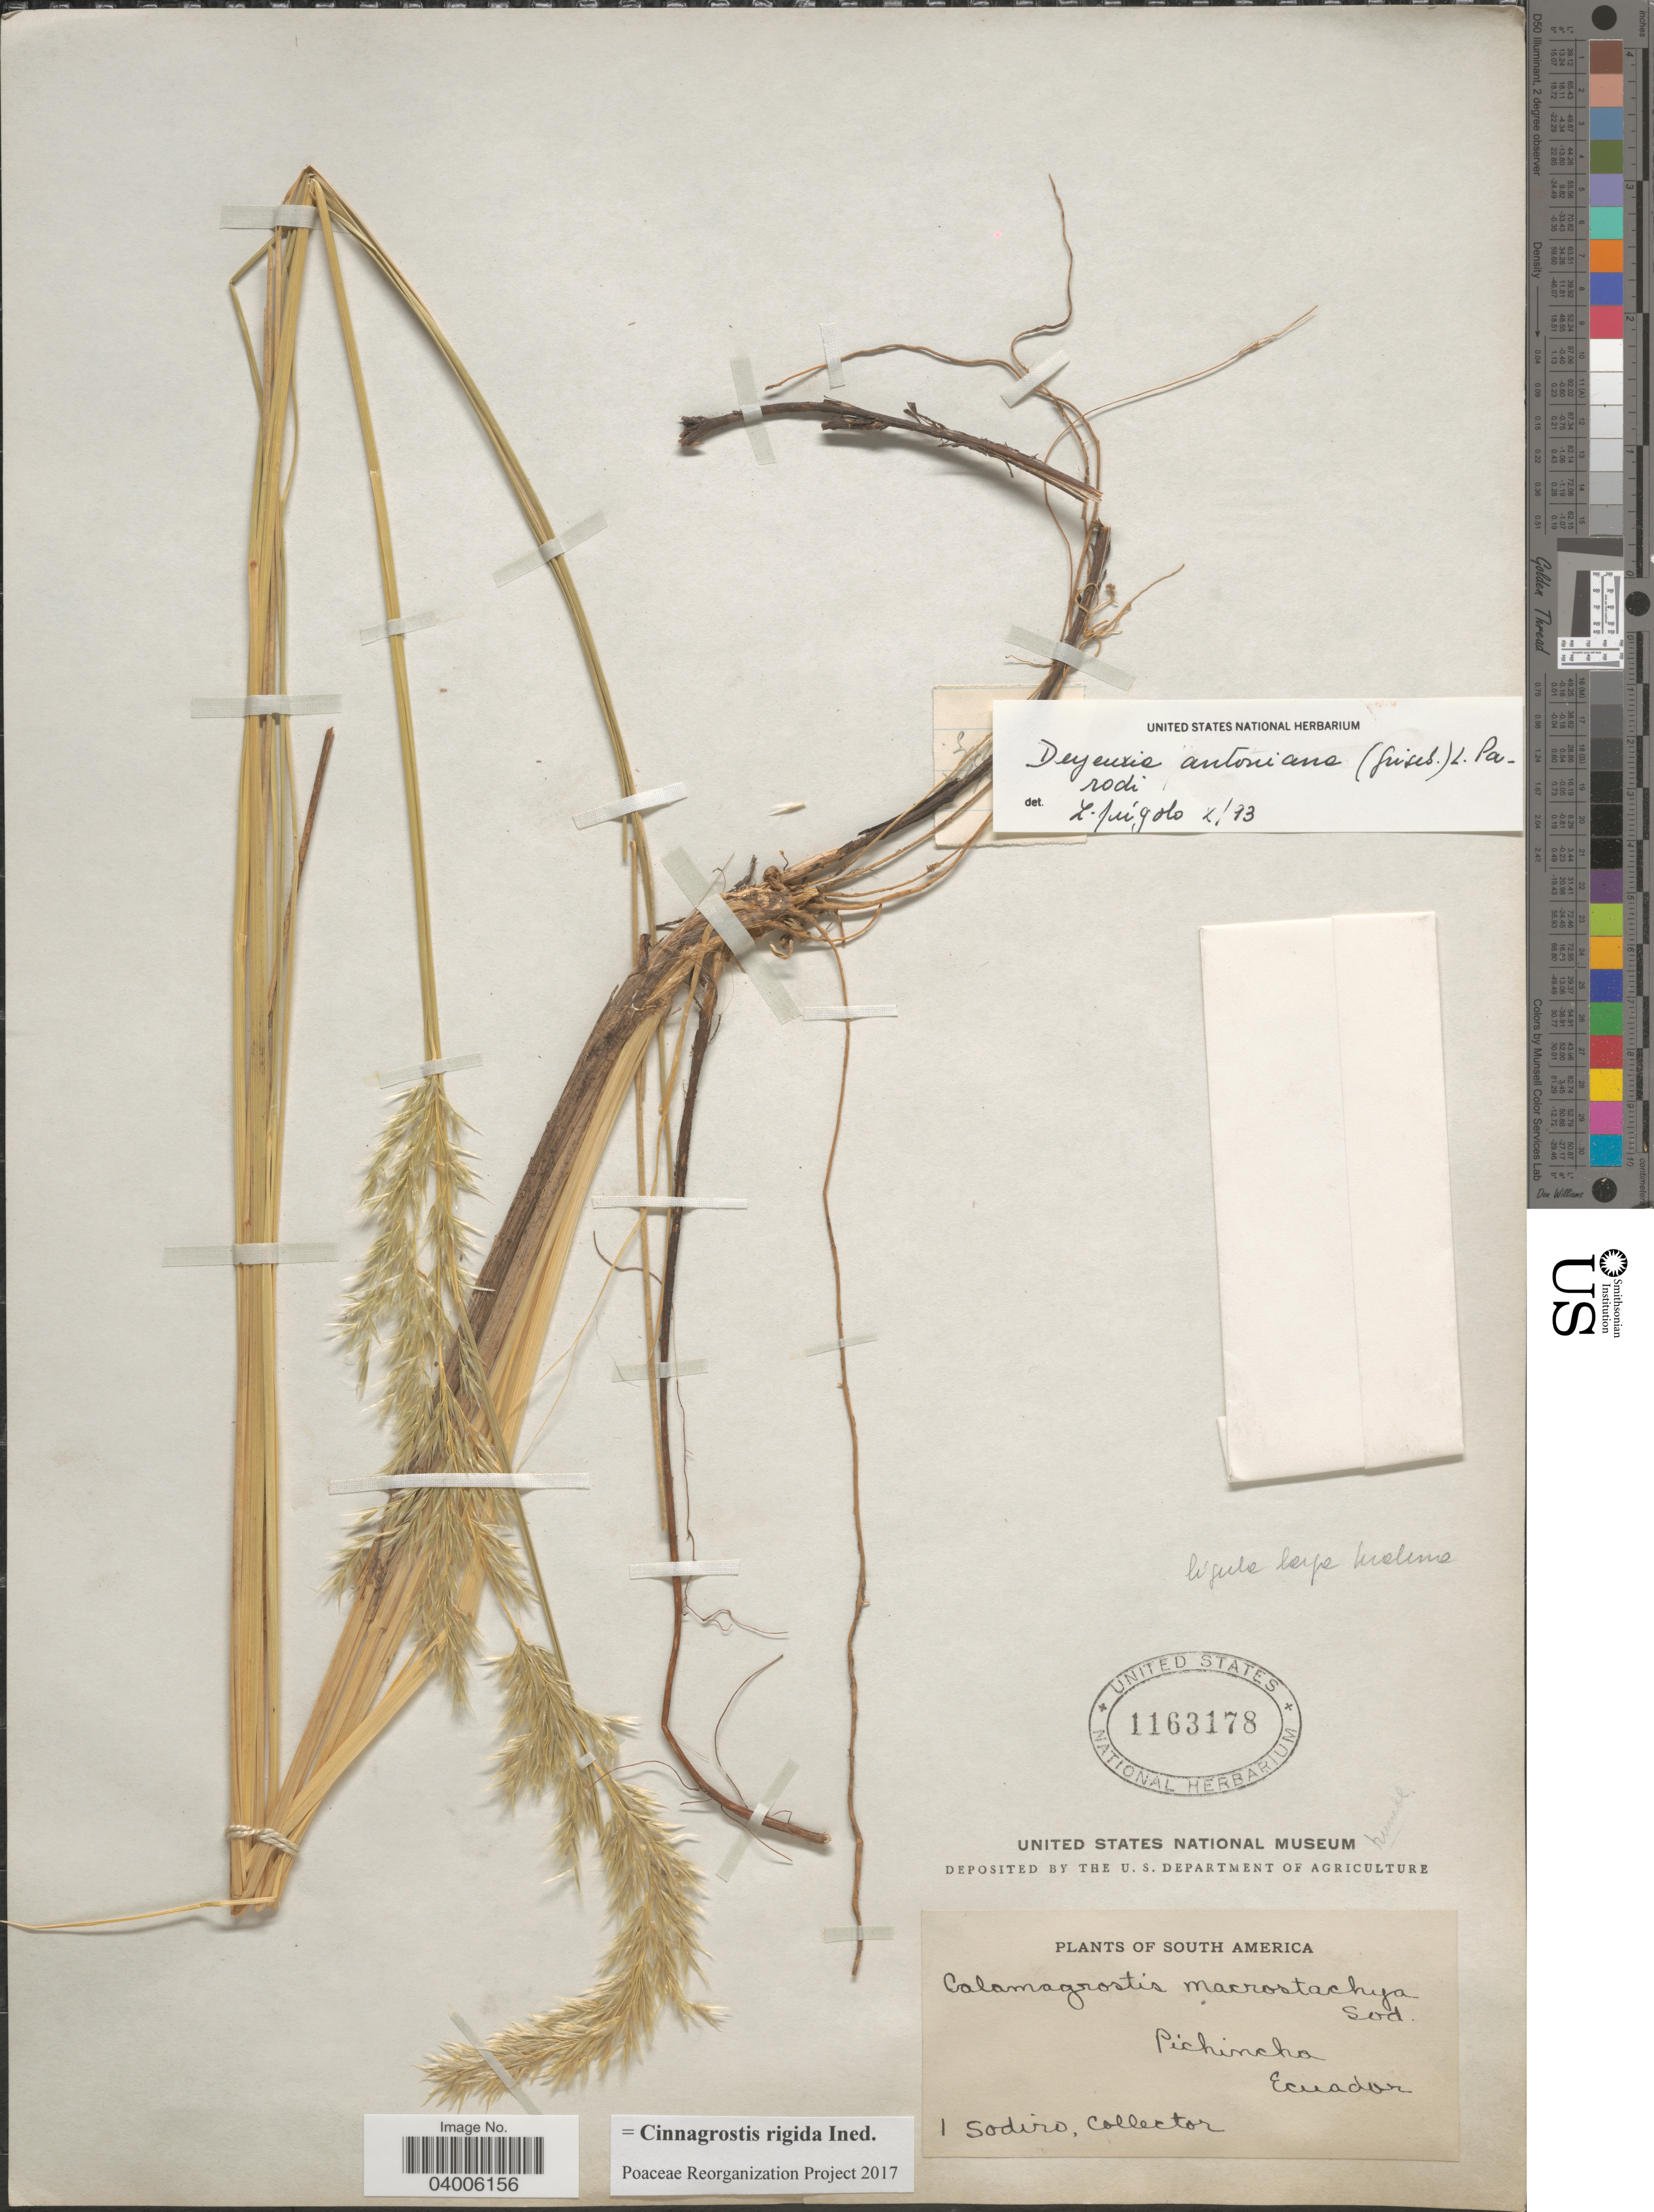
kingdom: Plantae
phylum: Tracheophyta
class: Liliopsida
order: Poales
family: Poaceae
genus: Cinnagrostis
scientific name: Cinnagrostis rigida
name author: (Kunth) P.M. Peterson et al.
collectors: Sodiro, --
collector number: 1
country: Ecuador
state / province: Pichincha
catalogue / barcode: US 1163178